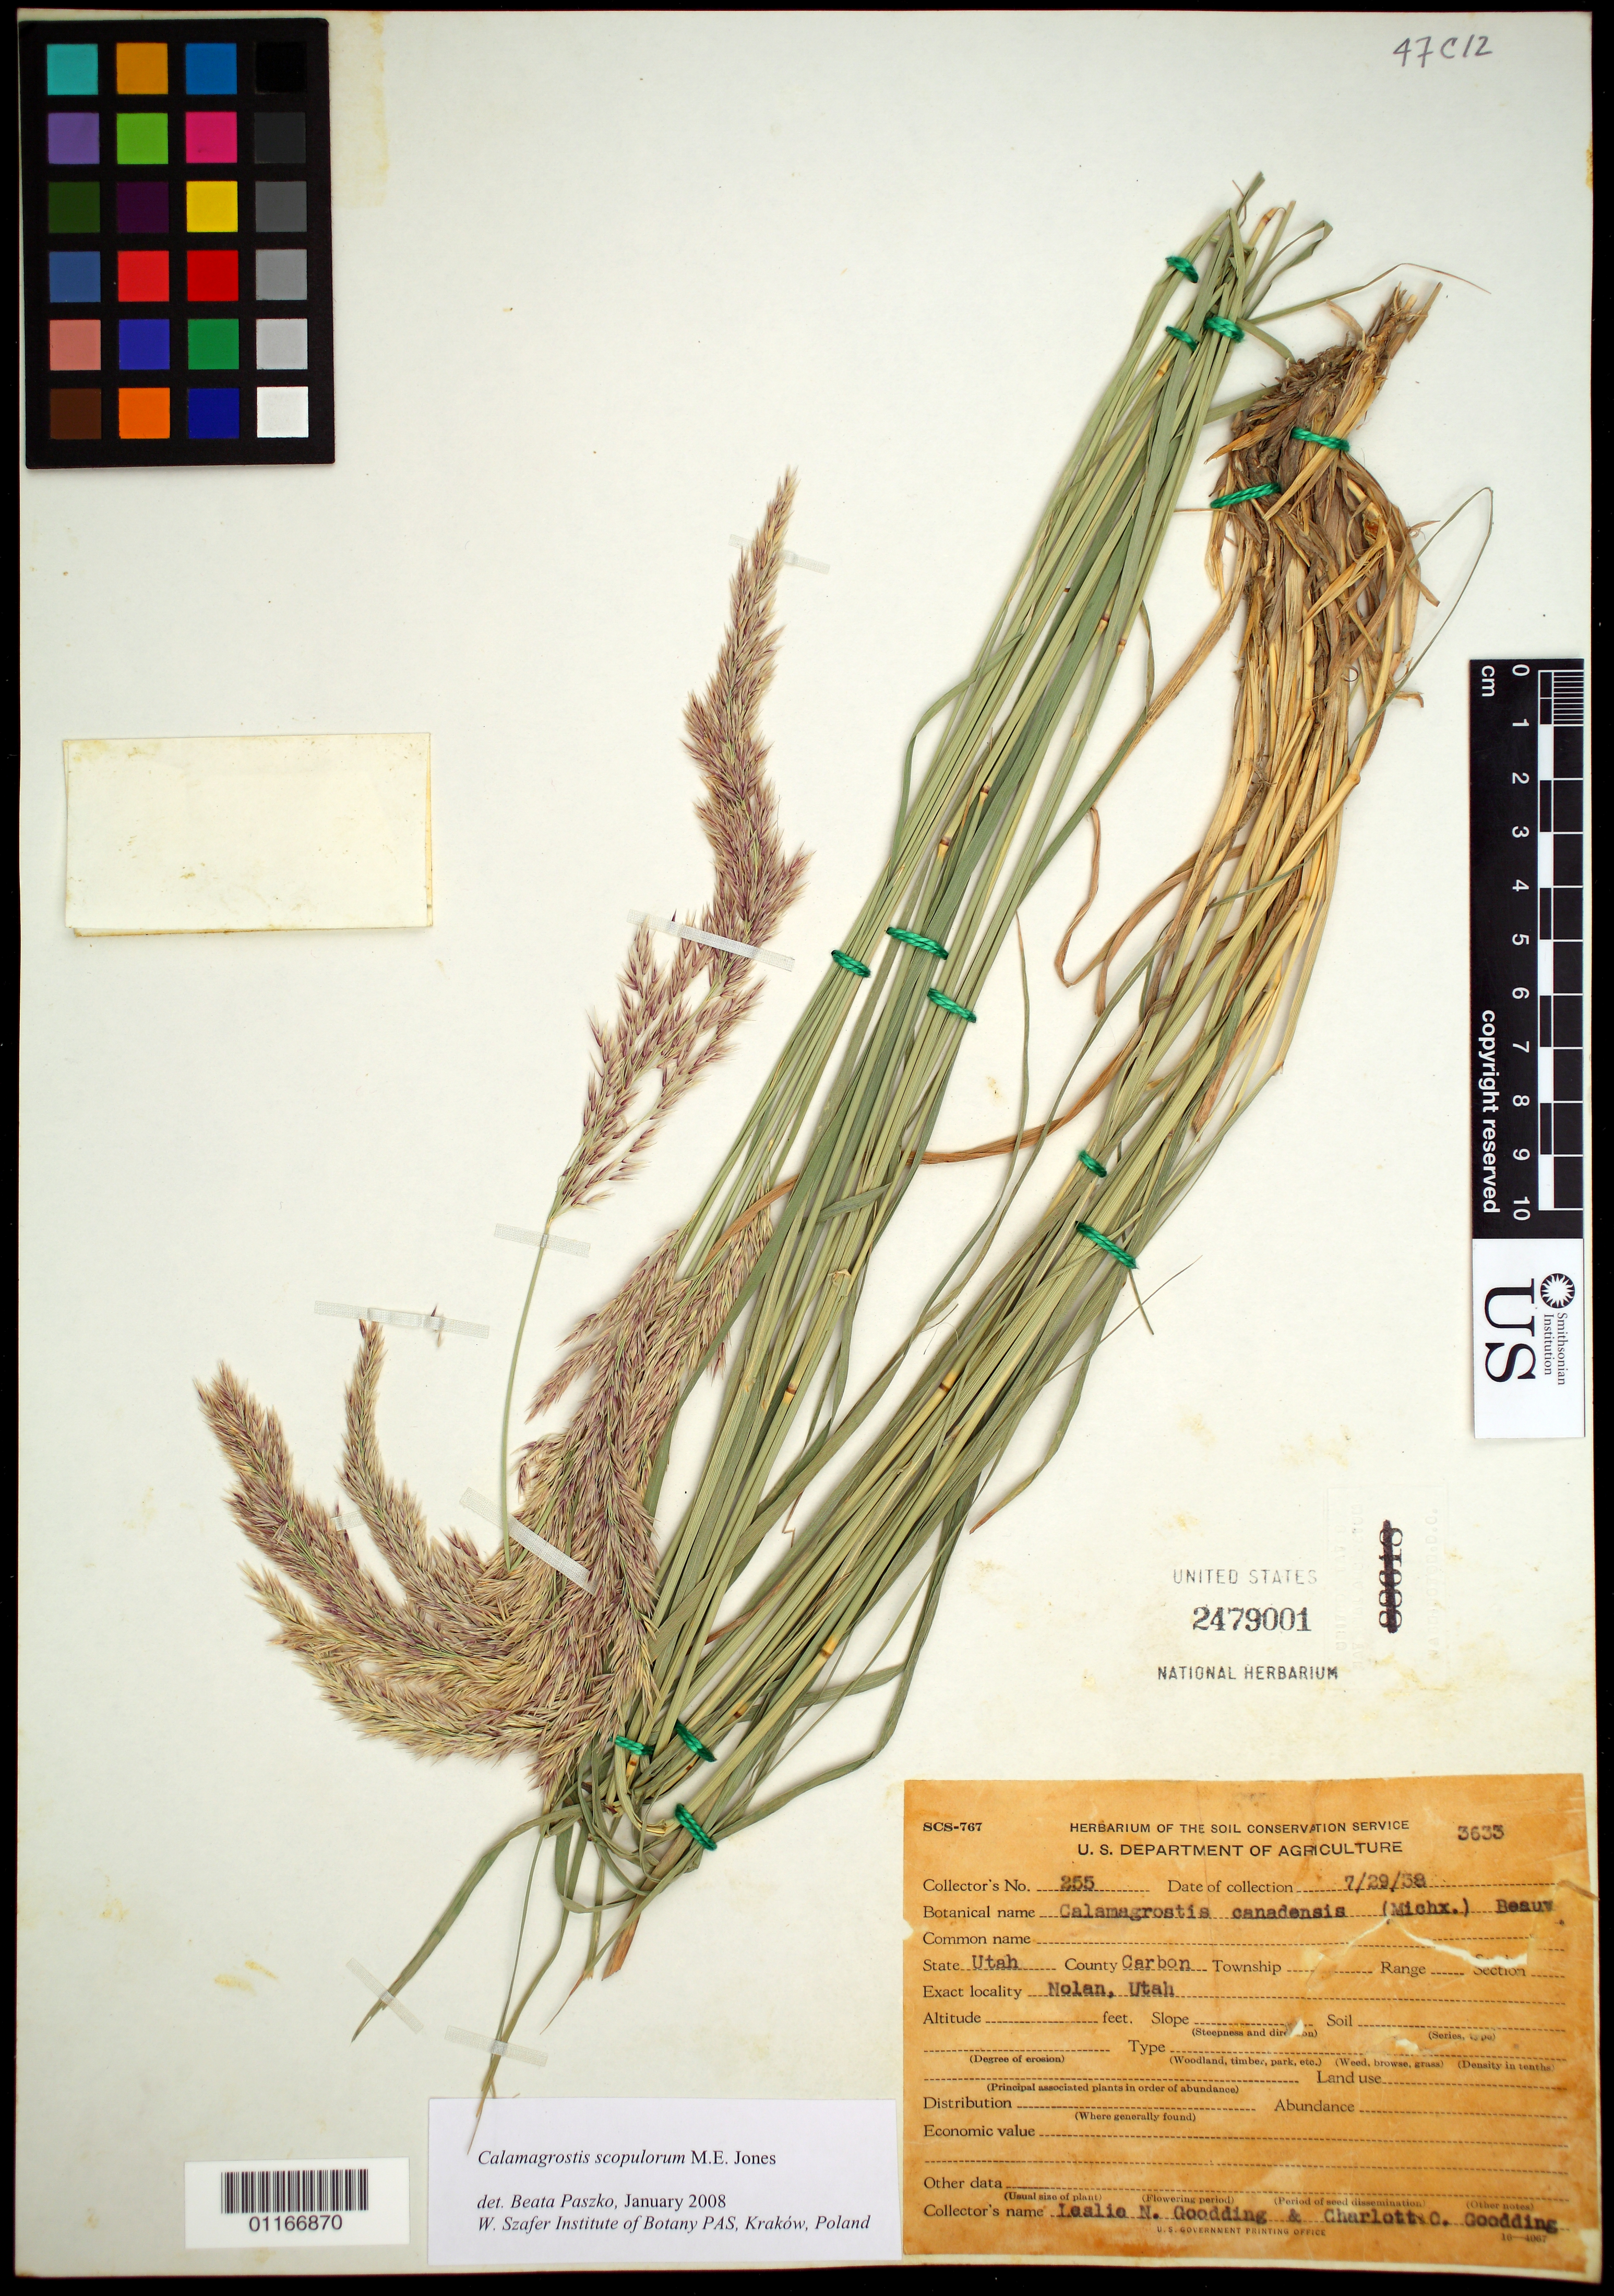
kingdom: Plantae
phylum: Tracheophyta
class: Liliopsida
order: Poales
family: Poaceae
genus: Calamagrostis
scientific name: Calamagrostis scopulorum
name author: M.E. Jones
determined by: Paszko, B.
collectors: L. N. Goodding & C. Goodding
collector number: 255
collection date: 1938-07-29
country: United States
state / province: Utah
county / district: Carbon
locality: Nolan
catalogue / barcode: US 2479001